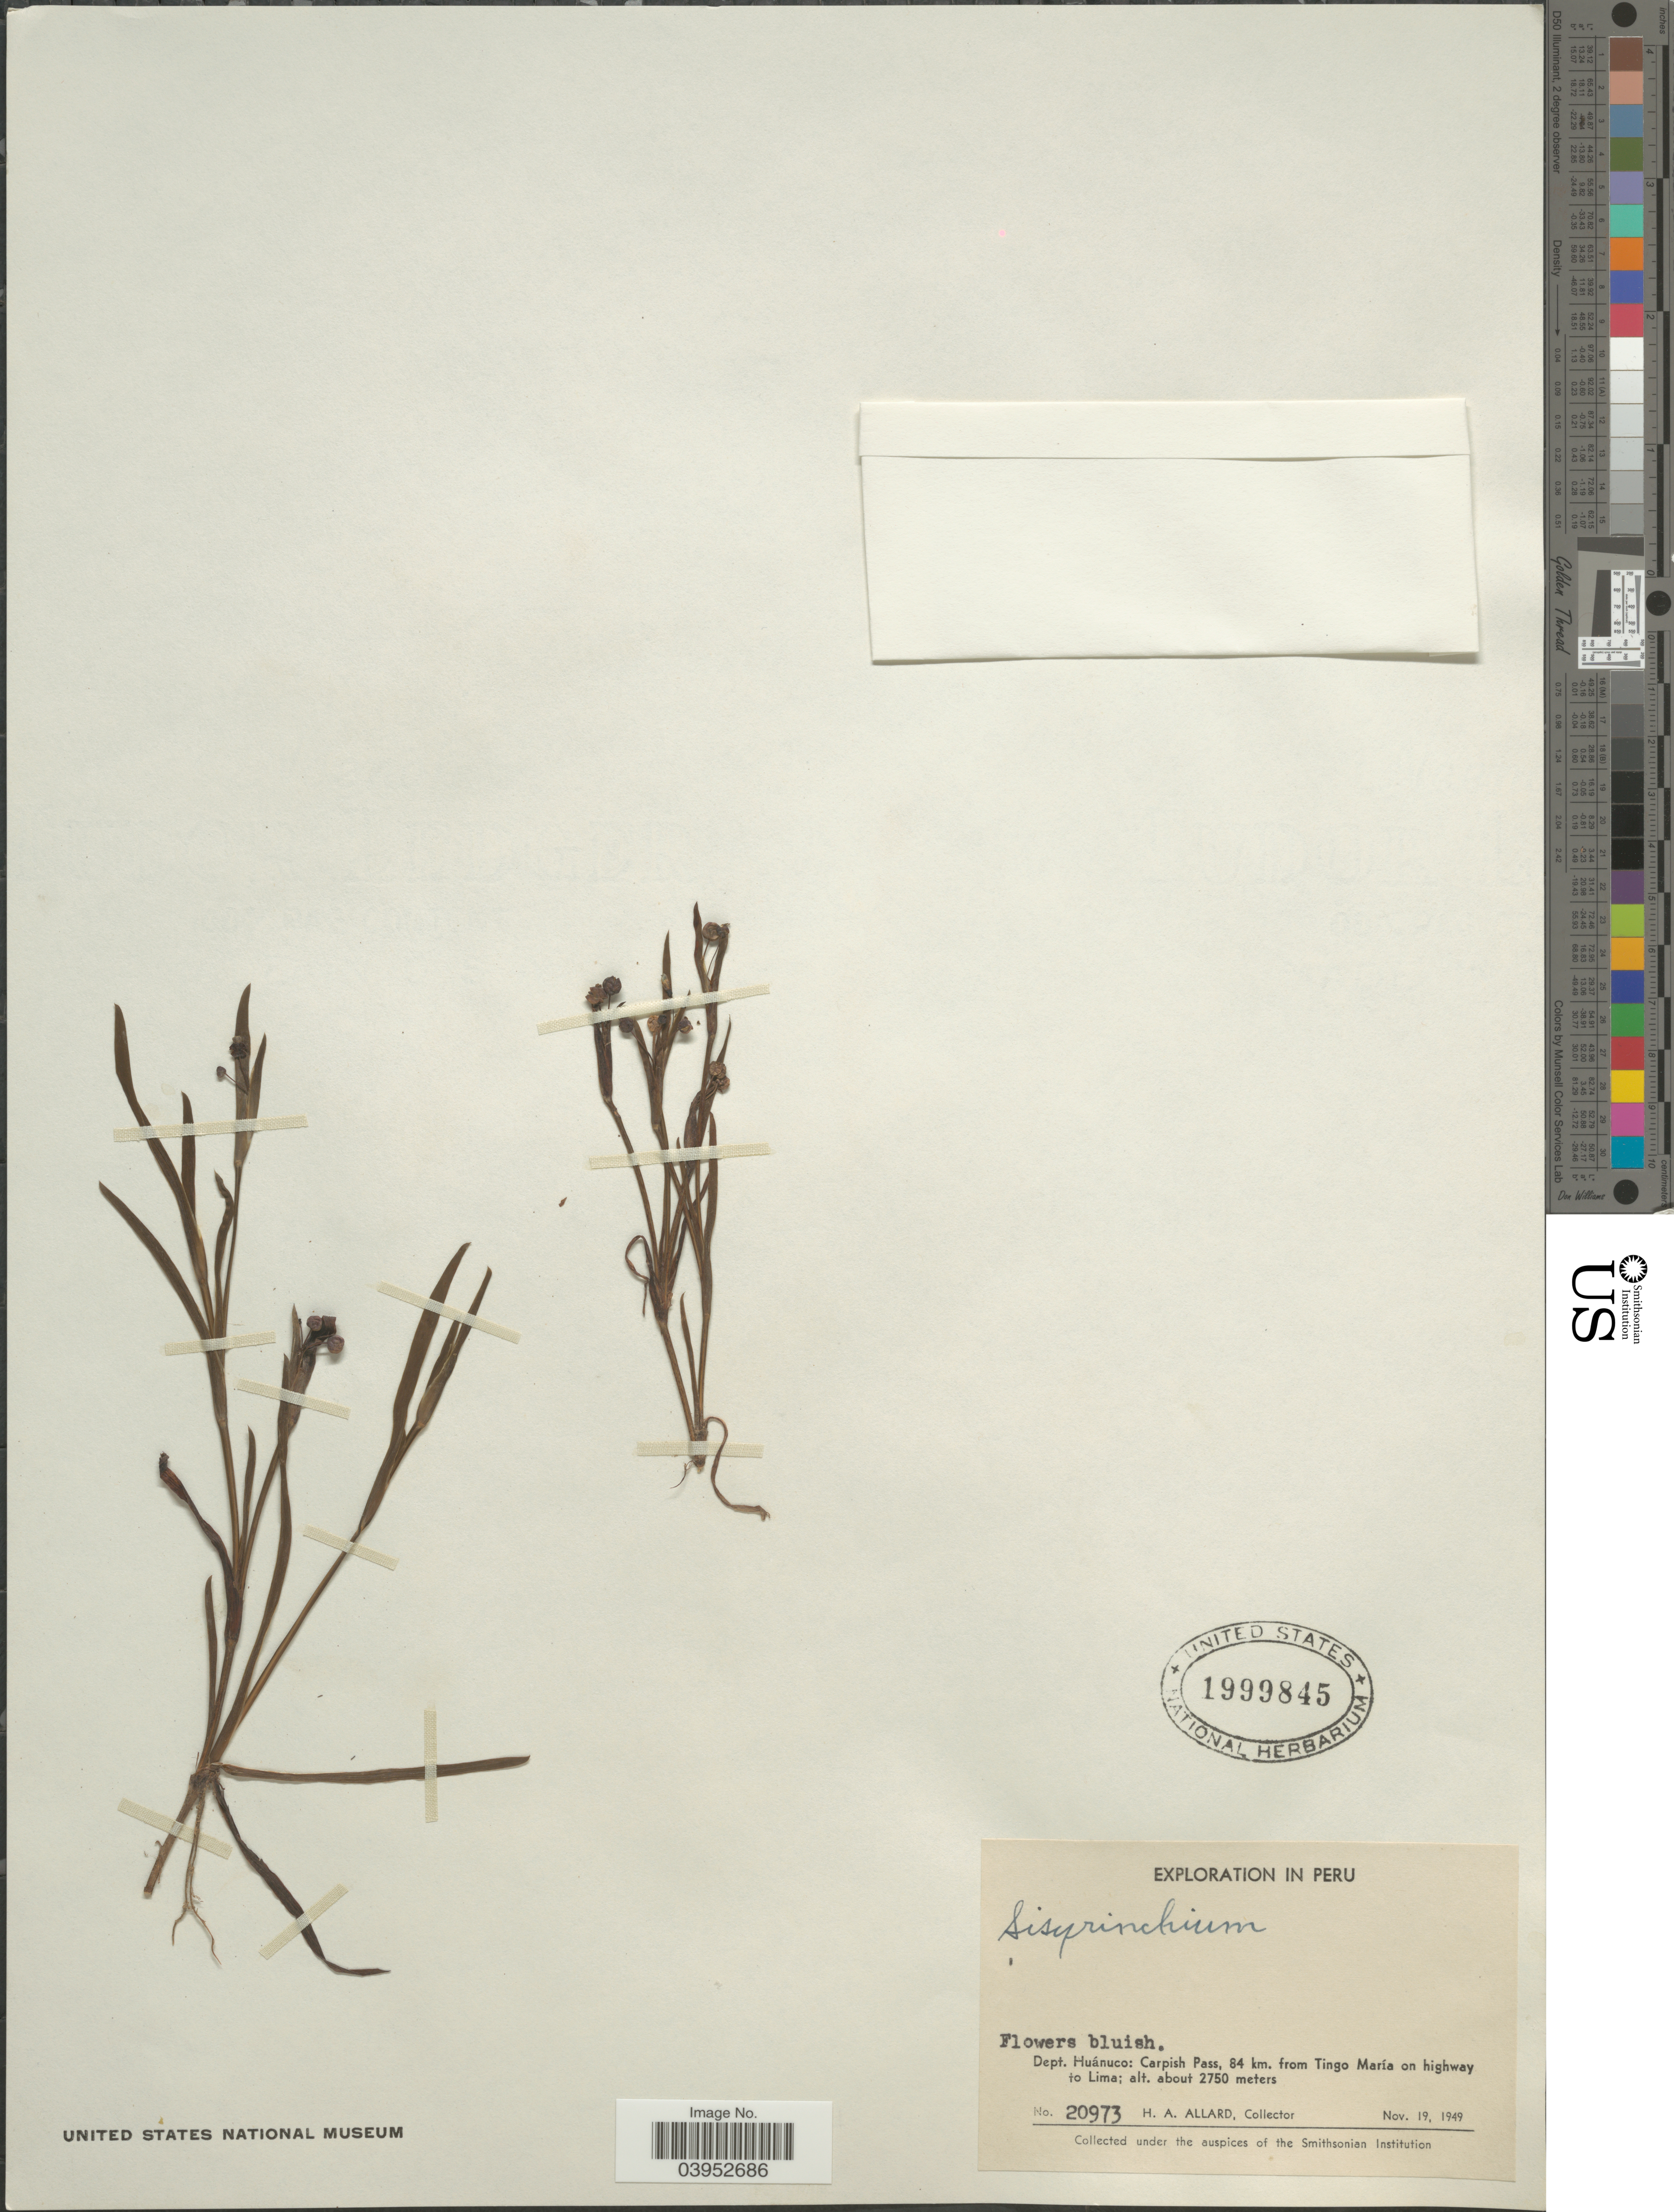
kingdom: Plantae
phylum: Tracheophyta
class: Liliopsida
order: Asparagales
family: Iridaceae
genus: Sisyrinchium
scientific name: Sisyrinchium sp.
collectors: H. A. Allard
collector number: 20973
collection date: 1949-11-19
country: Peru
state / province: Huánuco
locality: Dept. Huánuco: Carpish Pass, 84 km. from Tingo María on highway to Lima.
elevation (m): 2750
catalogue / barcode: US 1999845